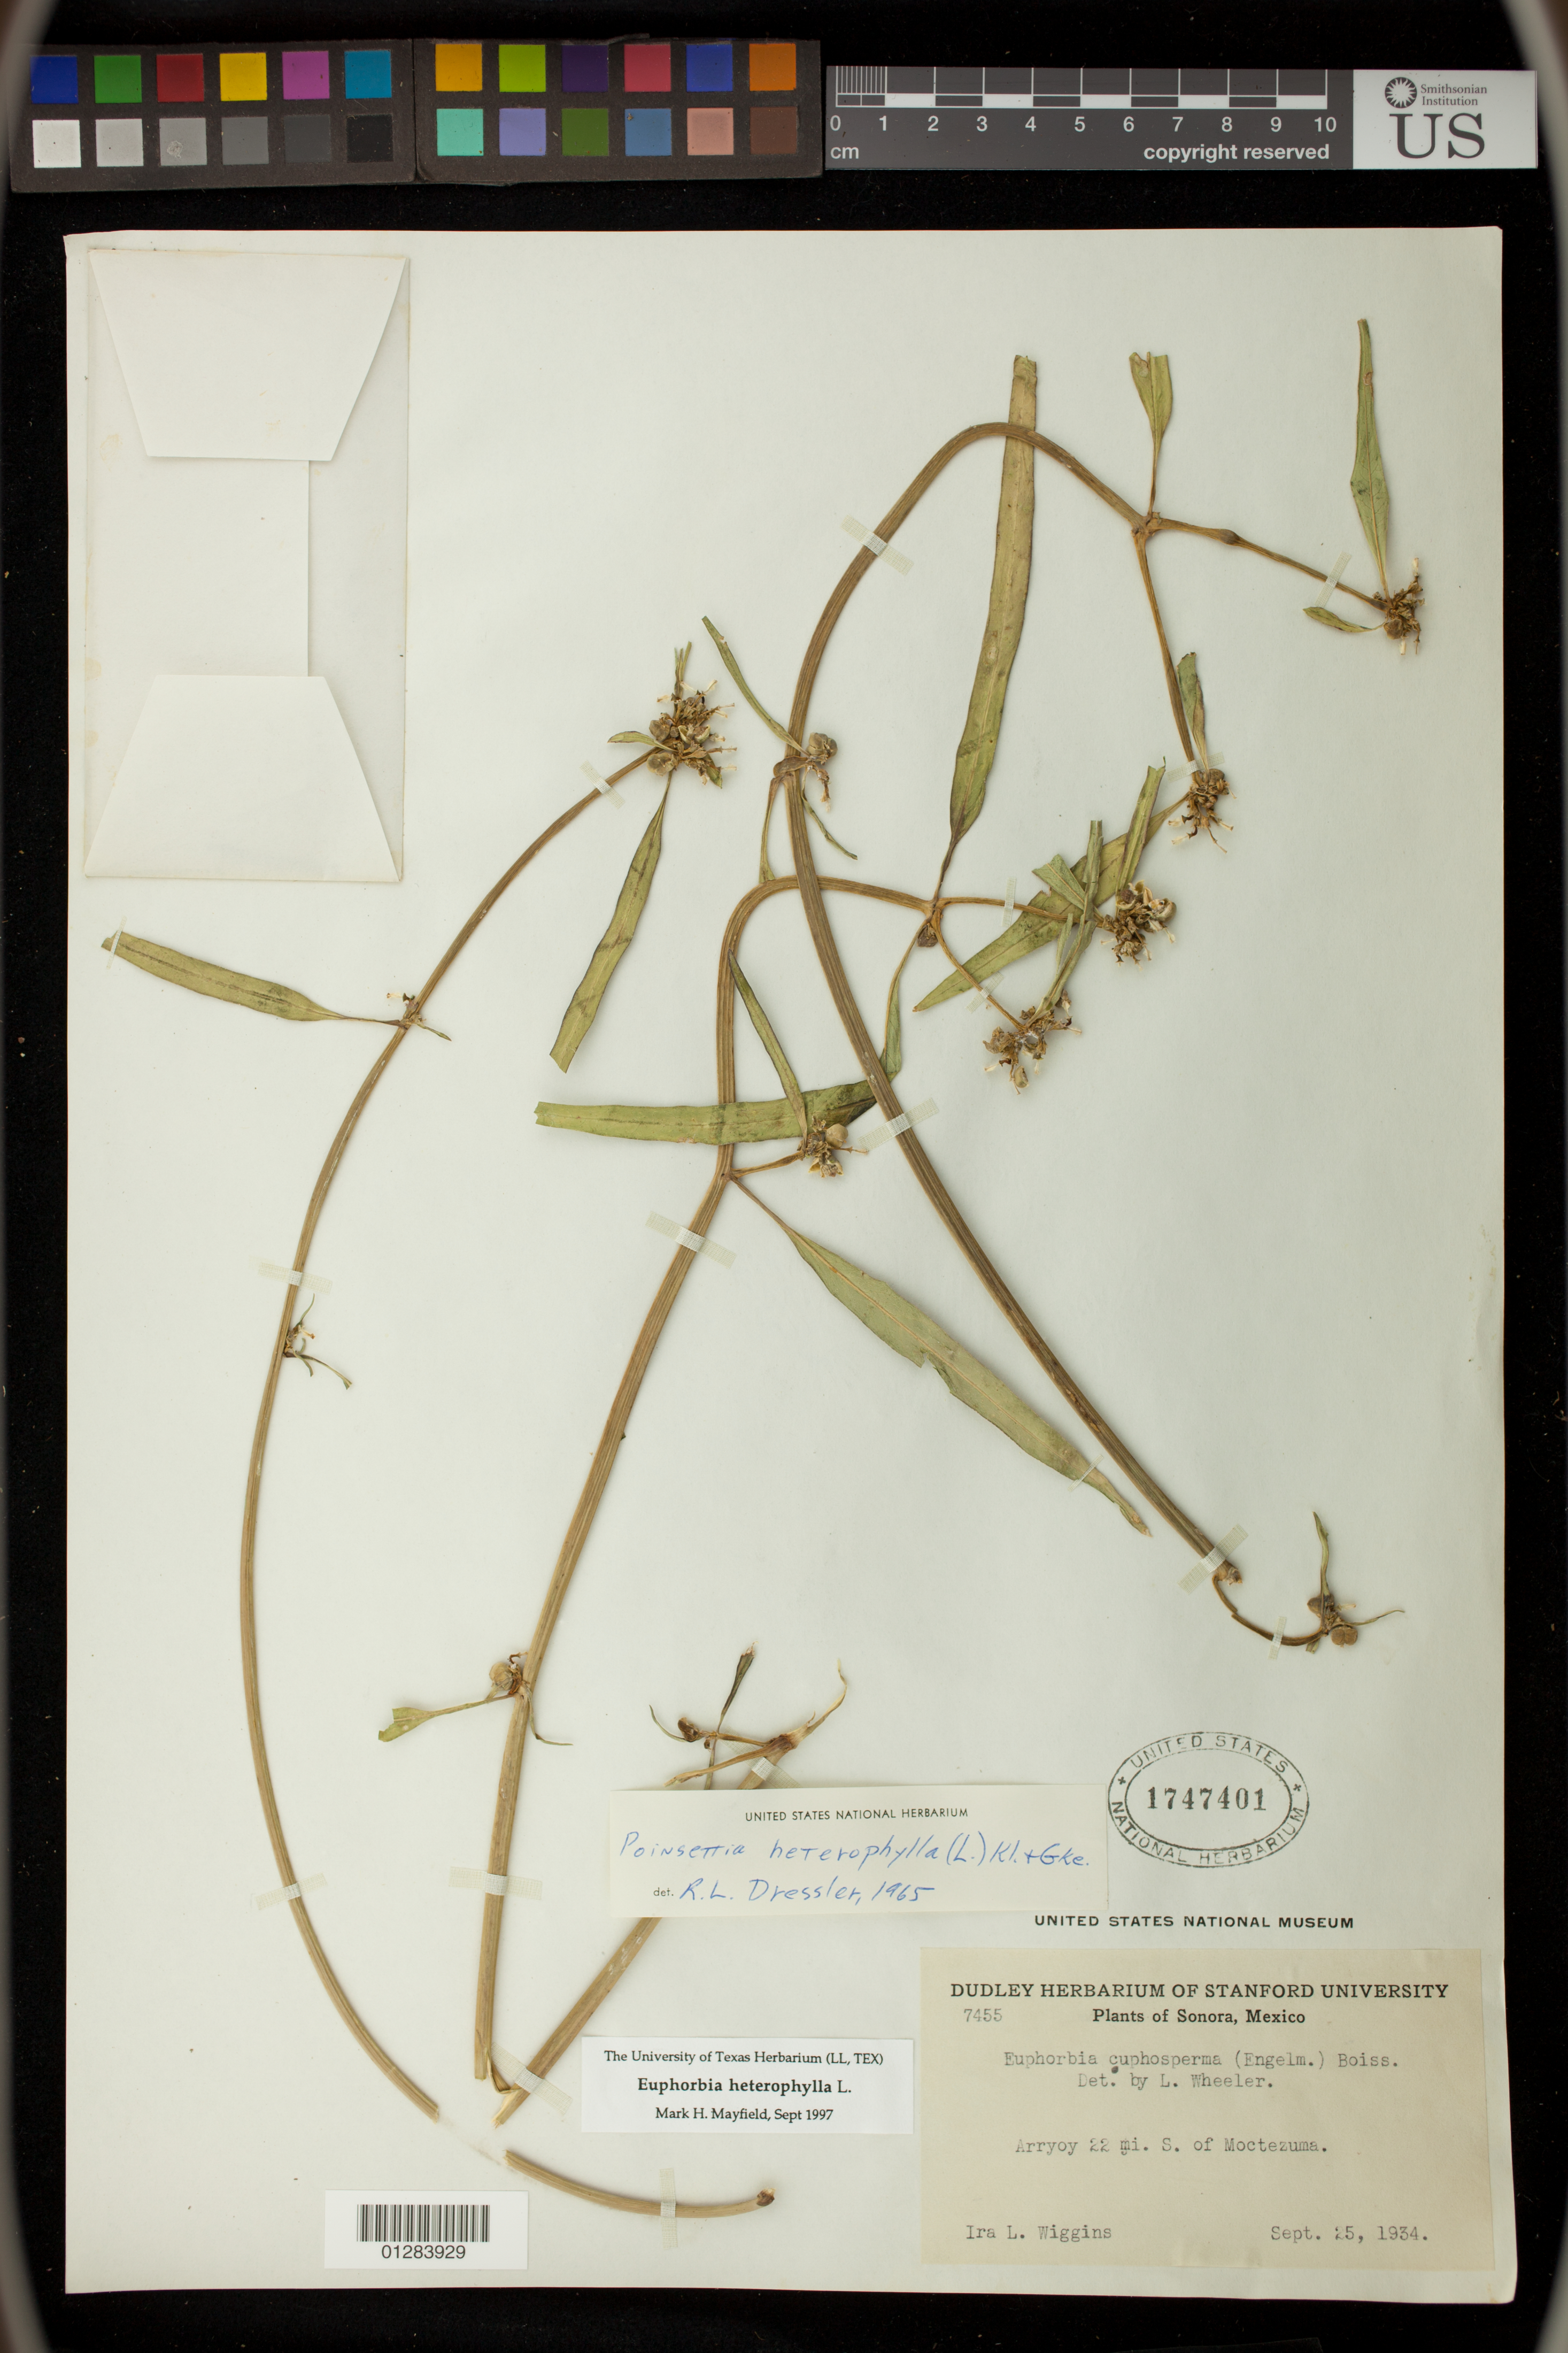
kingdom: Plantae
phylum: Tracheophyta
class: Magnoliopsida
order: Malpighiales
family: Euphorbiaceae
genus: Euphorbia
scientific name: Euphorbia heterophylla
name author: L.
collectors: I. L. Wiggins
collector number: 7455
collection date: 1934-09-25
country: Mexico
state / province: Sonora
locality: Arryoy 22 mi. S. of Moctezuma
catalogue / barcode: US 1747401